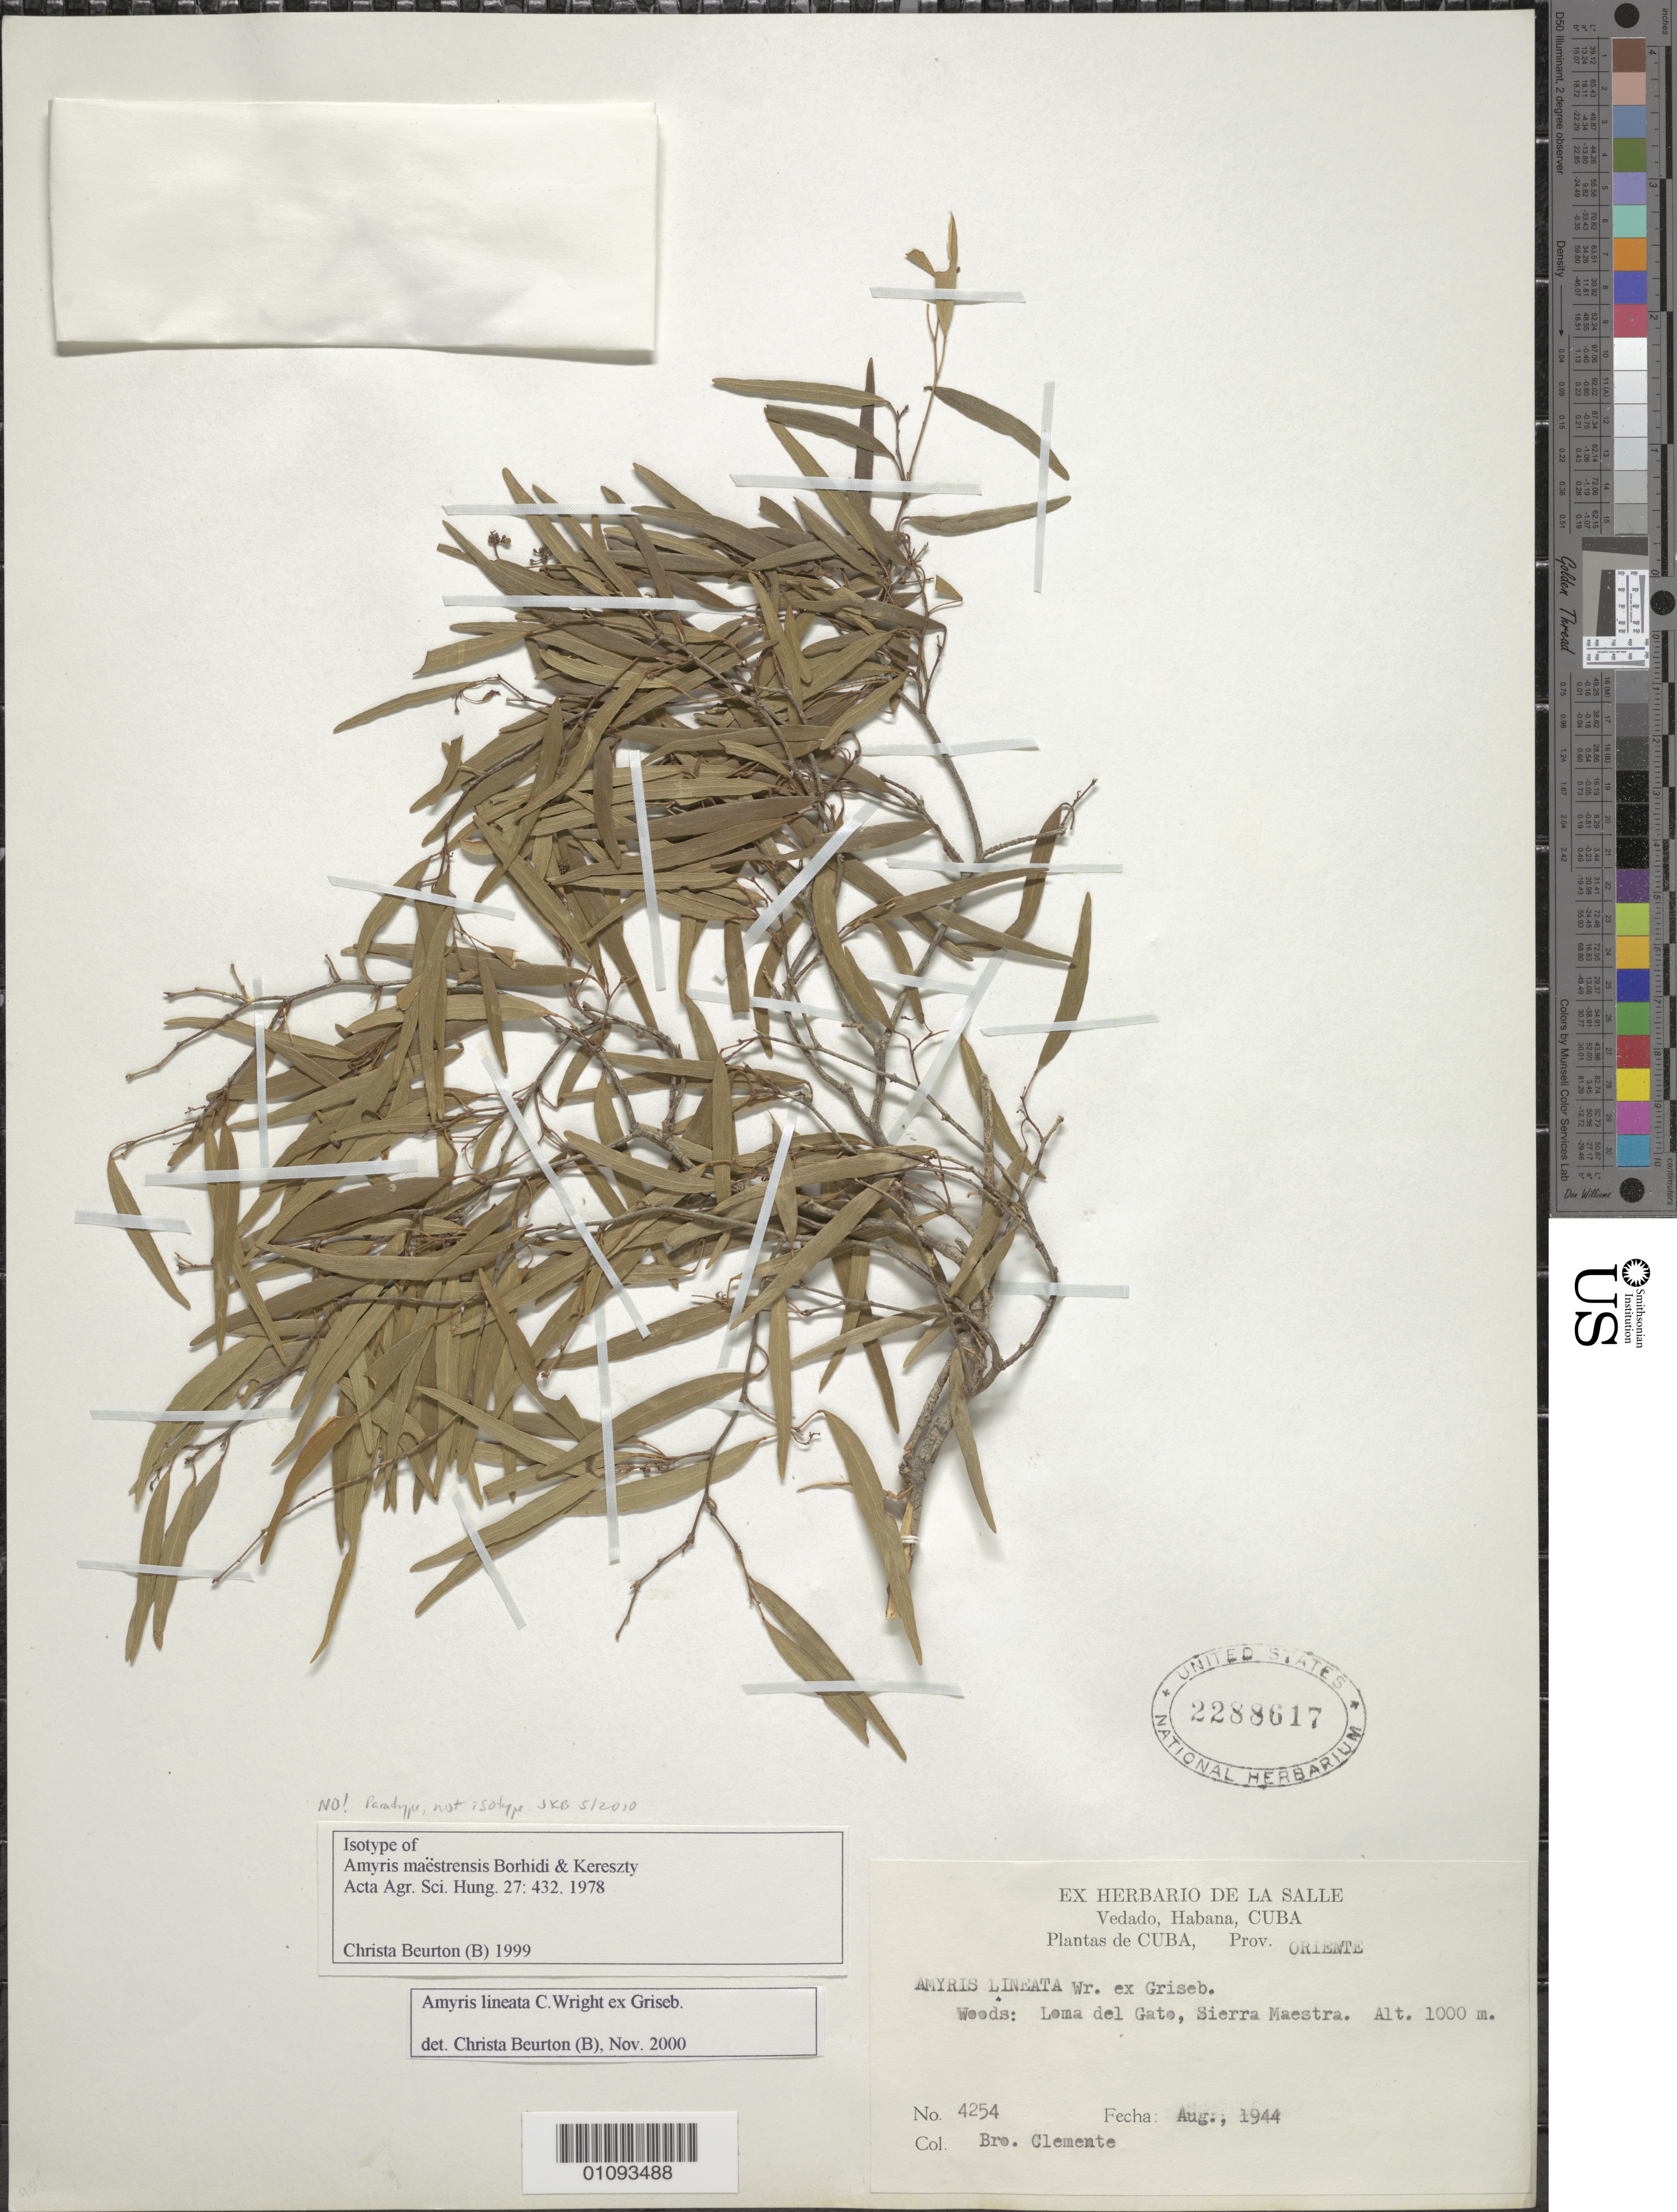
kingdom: Plantae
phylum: Tracheophyta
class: Magnoliopsida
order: Sapindales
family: Rutaceae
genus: Amyris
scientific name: Amyris lineata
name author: C. Wright ex Griseb.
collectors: Bro. Clemente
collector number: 4254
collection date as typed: Aug 1944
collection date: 1944-08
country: Cuba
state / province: Granma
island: Cuba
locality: Loma del Gato, Sierra Maestra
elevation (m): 1000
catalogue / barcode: US 2288617